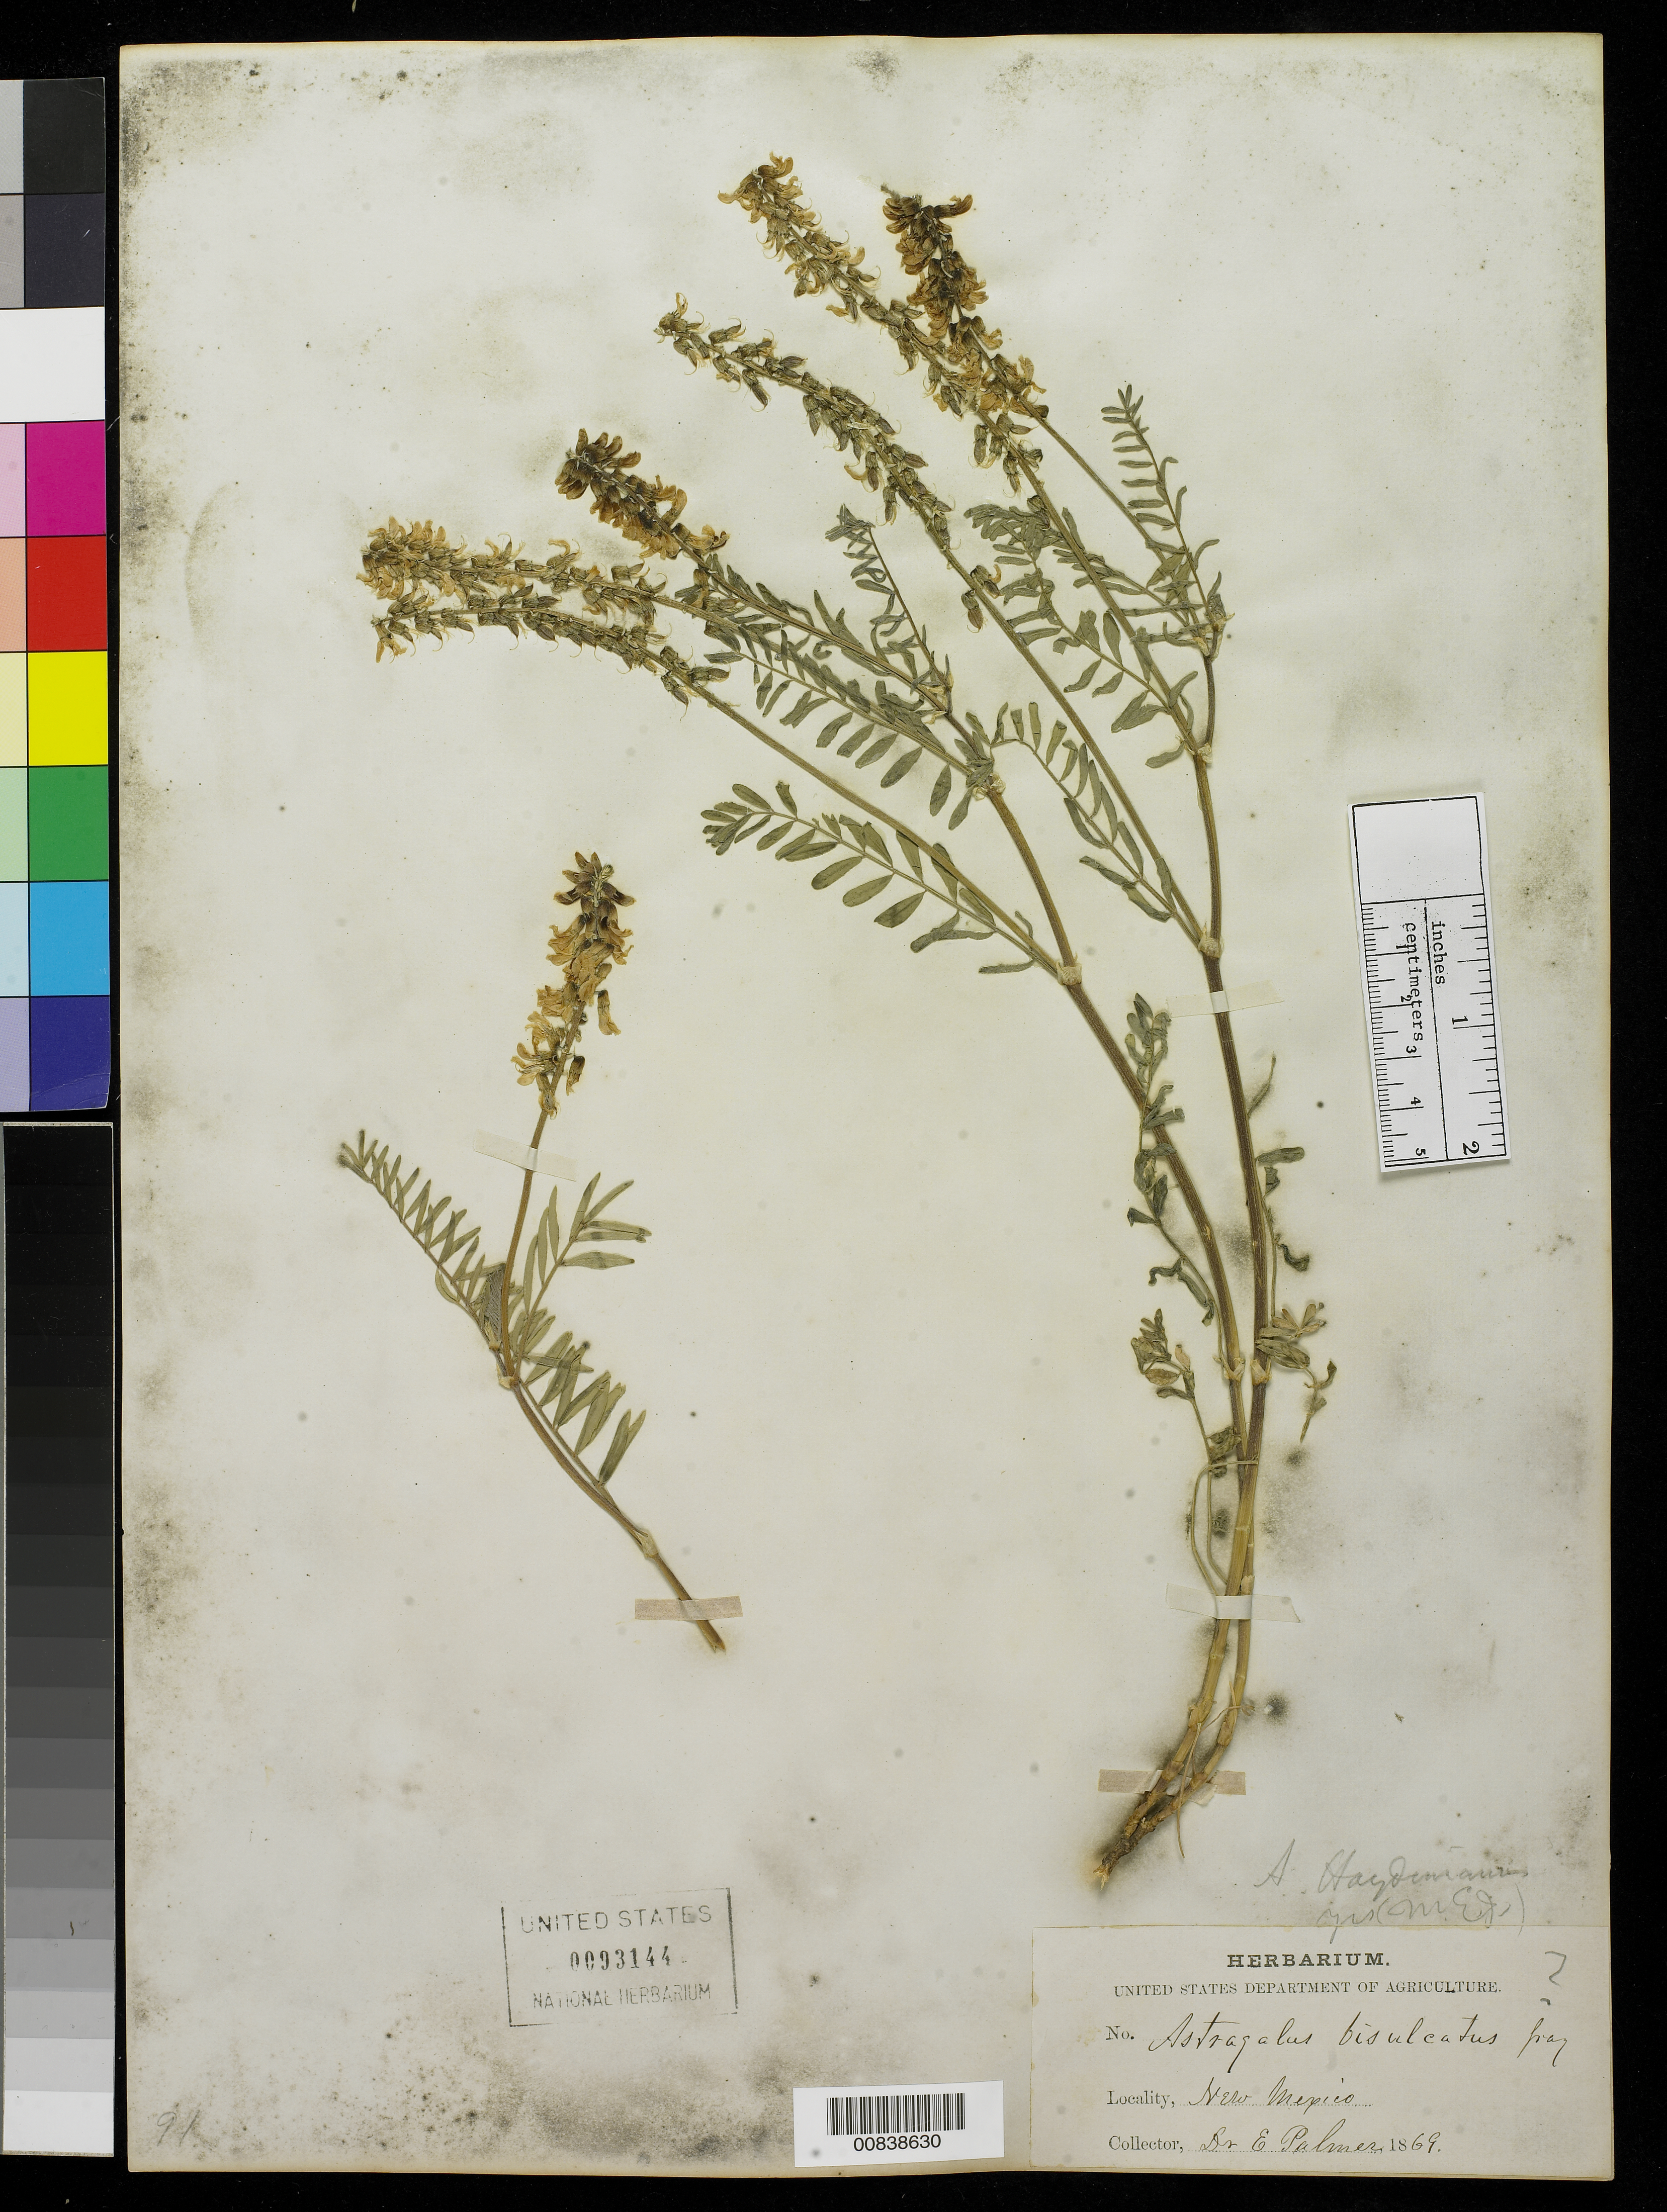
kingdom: Plantae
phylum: Tracheophyta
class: Magnoliopsida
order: Fabales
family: Fabaceae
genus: Astragalus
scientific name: Astragalus haydenianus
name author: A. Gray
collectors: E. Palmer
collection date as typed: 1869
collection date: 1869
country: United States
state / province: New Mexico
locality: New Mexico.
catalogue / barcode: US 93144